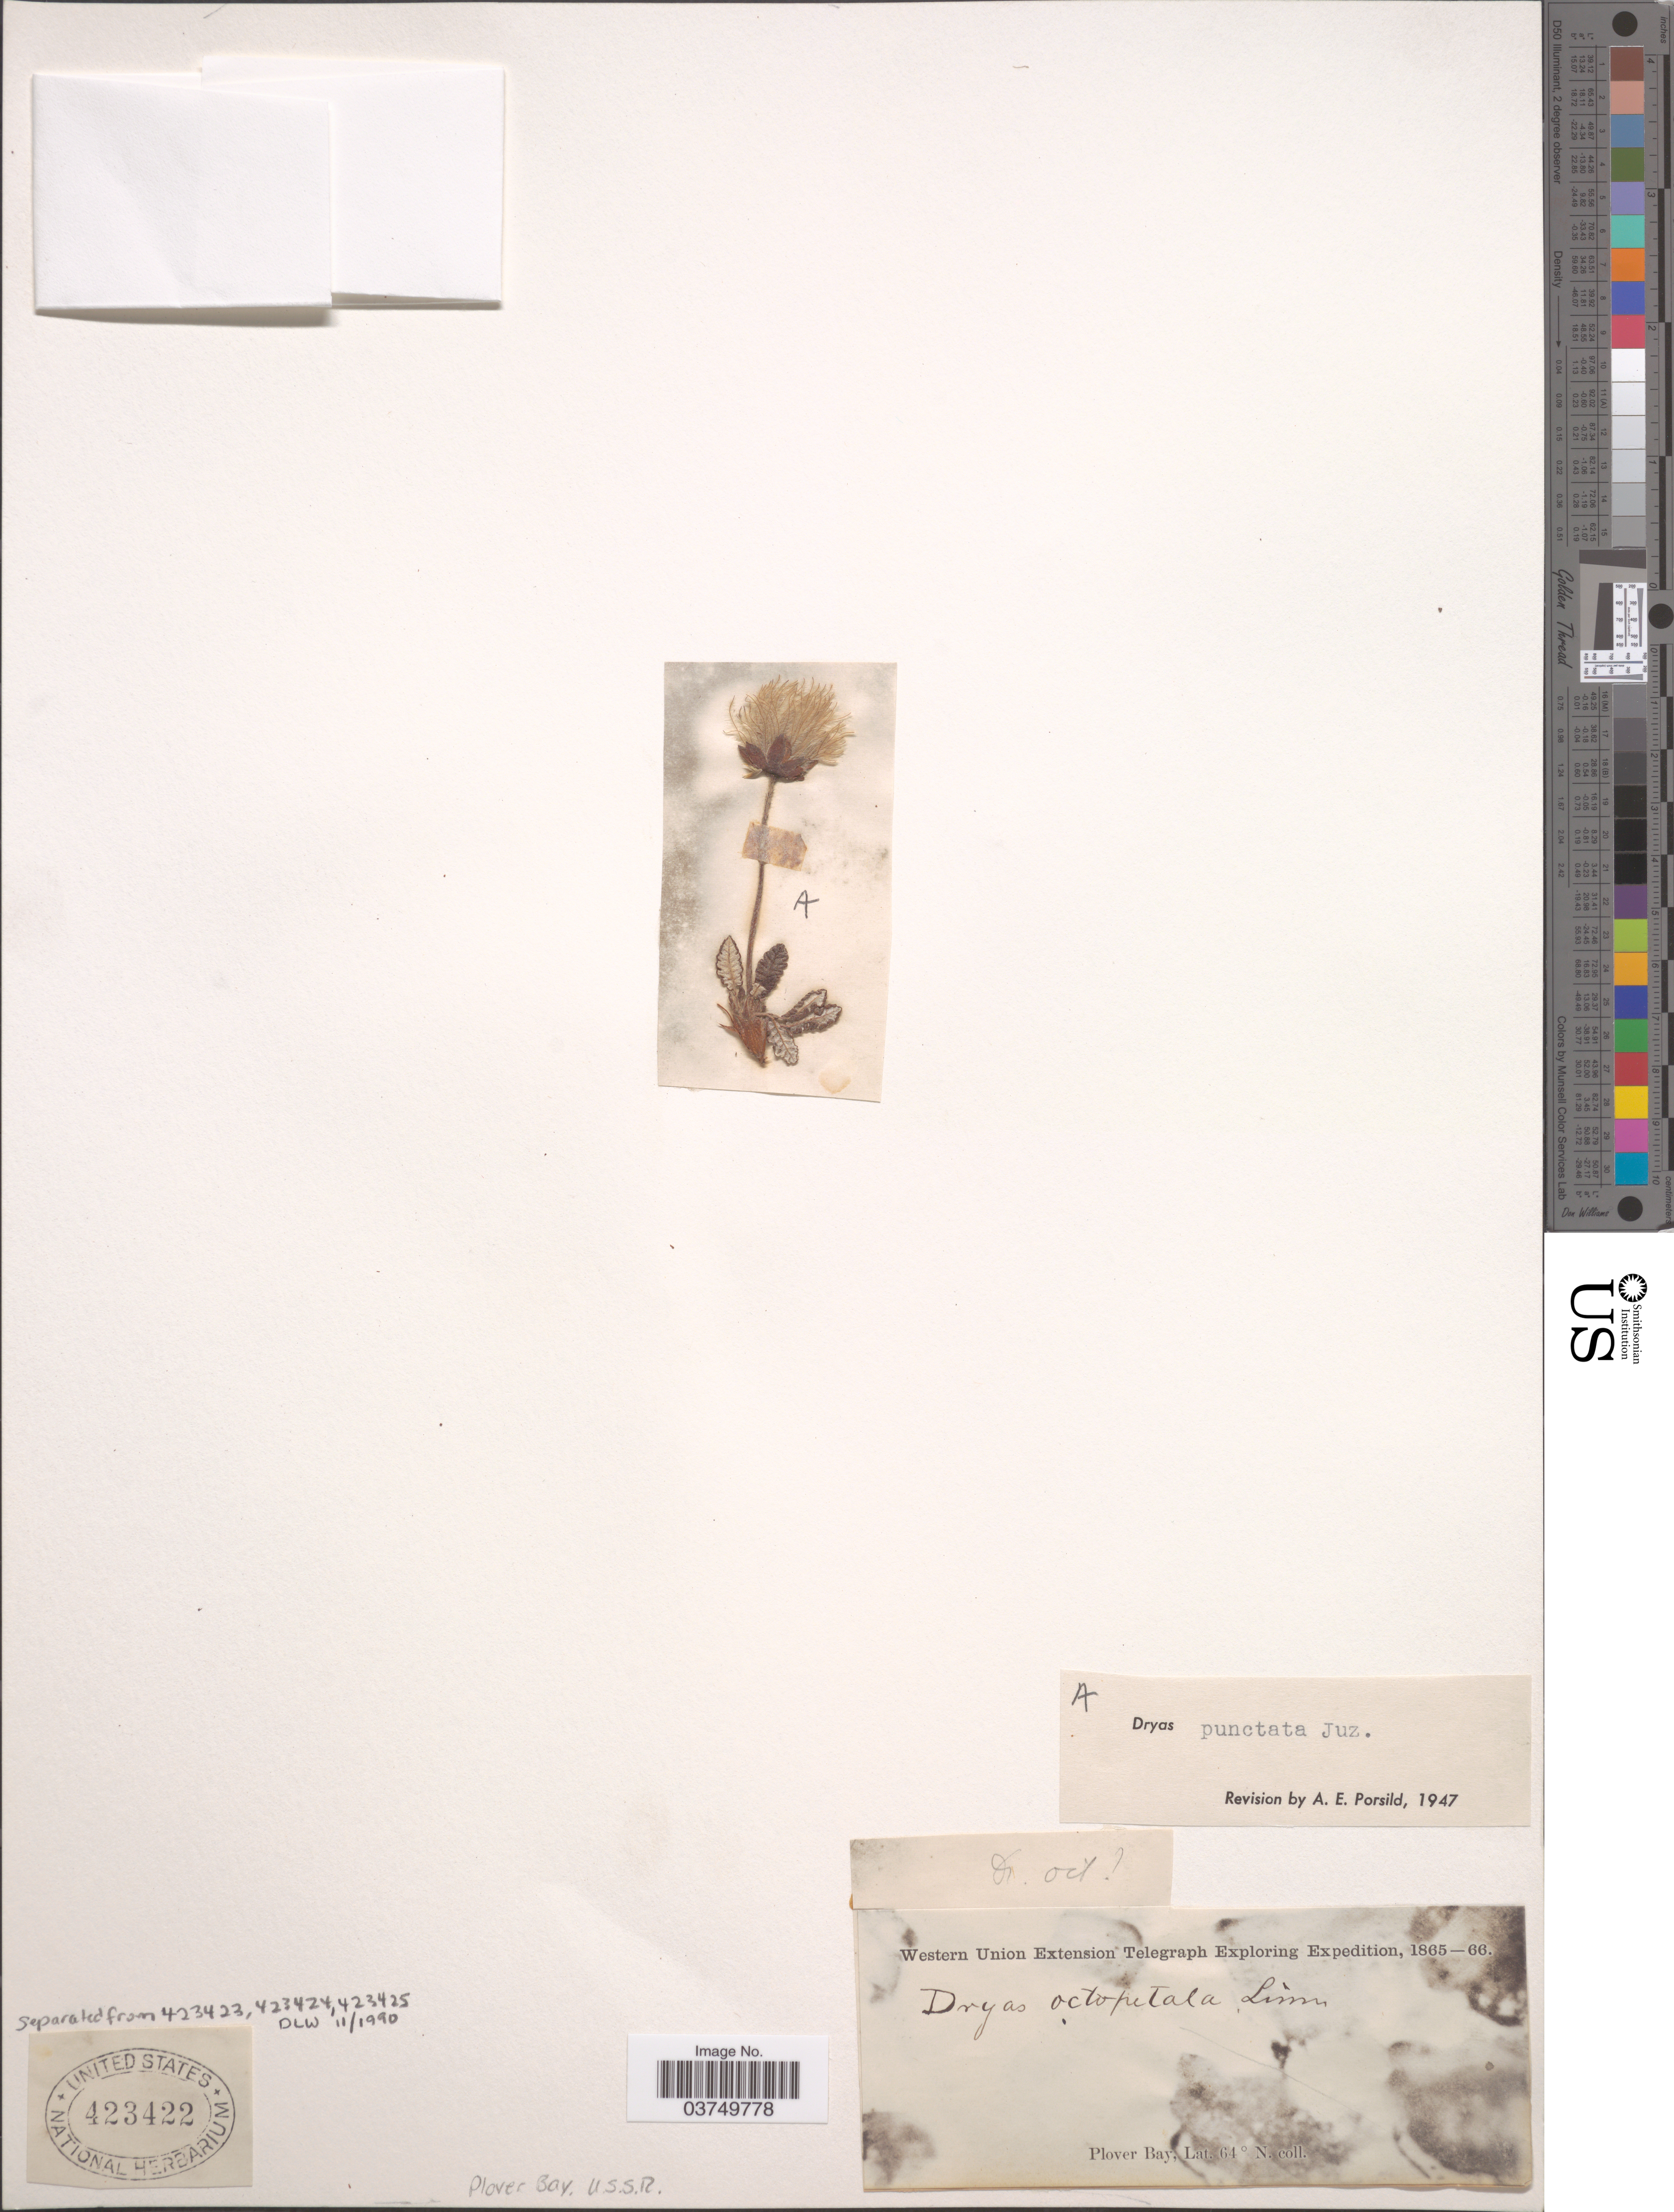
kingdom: Plantae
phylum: Tracheophyta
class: Magnoliopsida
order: Rosales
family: Rosaceae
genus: Dryas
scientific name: Dryas punctata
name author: Juz.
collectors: Western Union Extension Telegraph Exploring Expedition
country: Russian Federation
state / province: Chukotka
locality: Plover Bay, U.S.S.R.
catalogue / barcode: US 423422